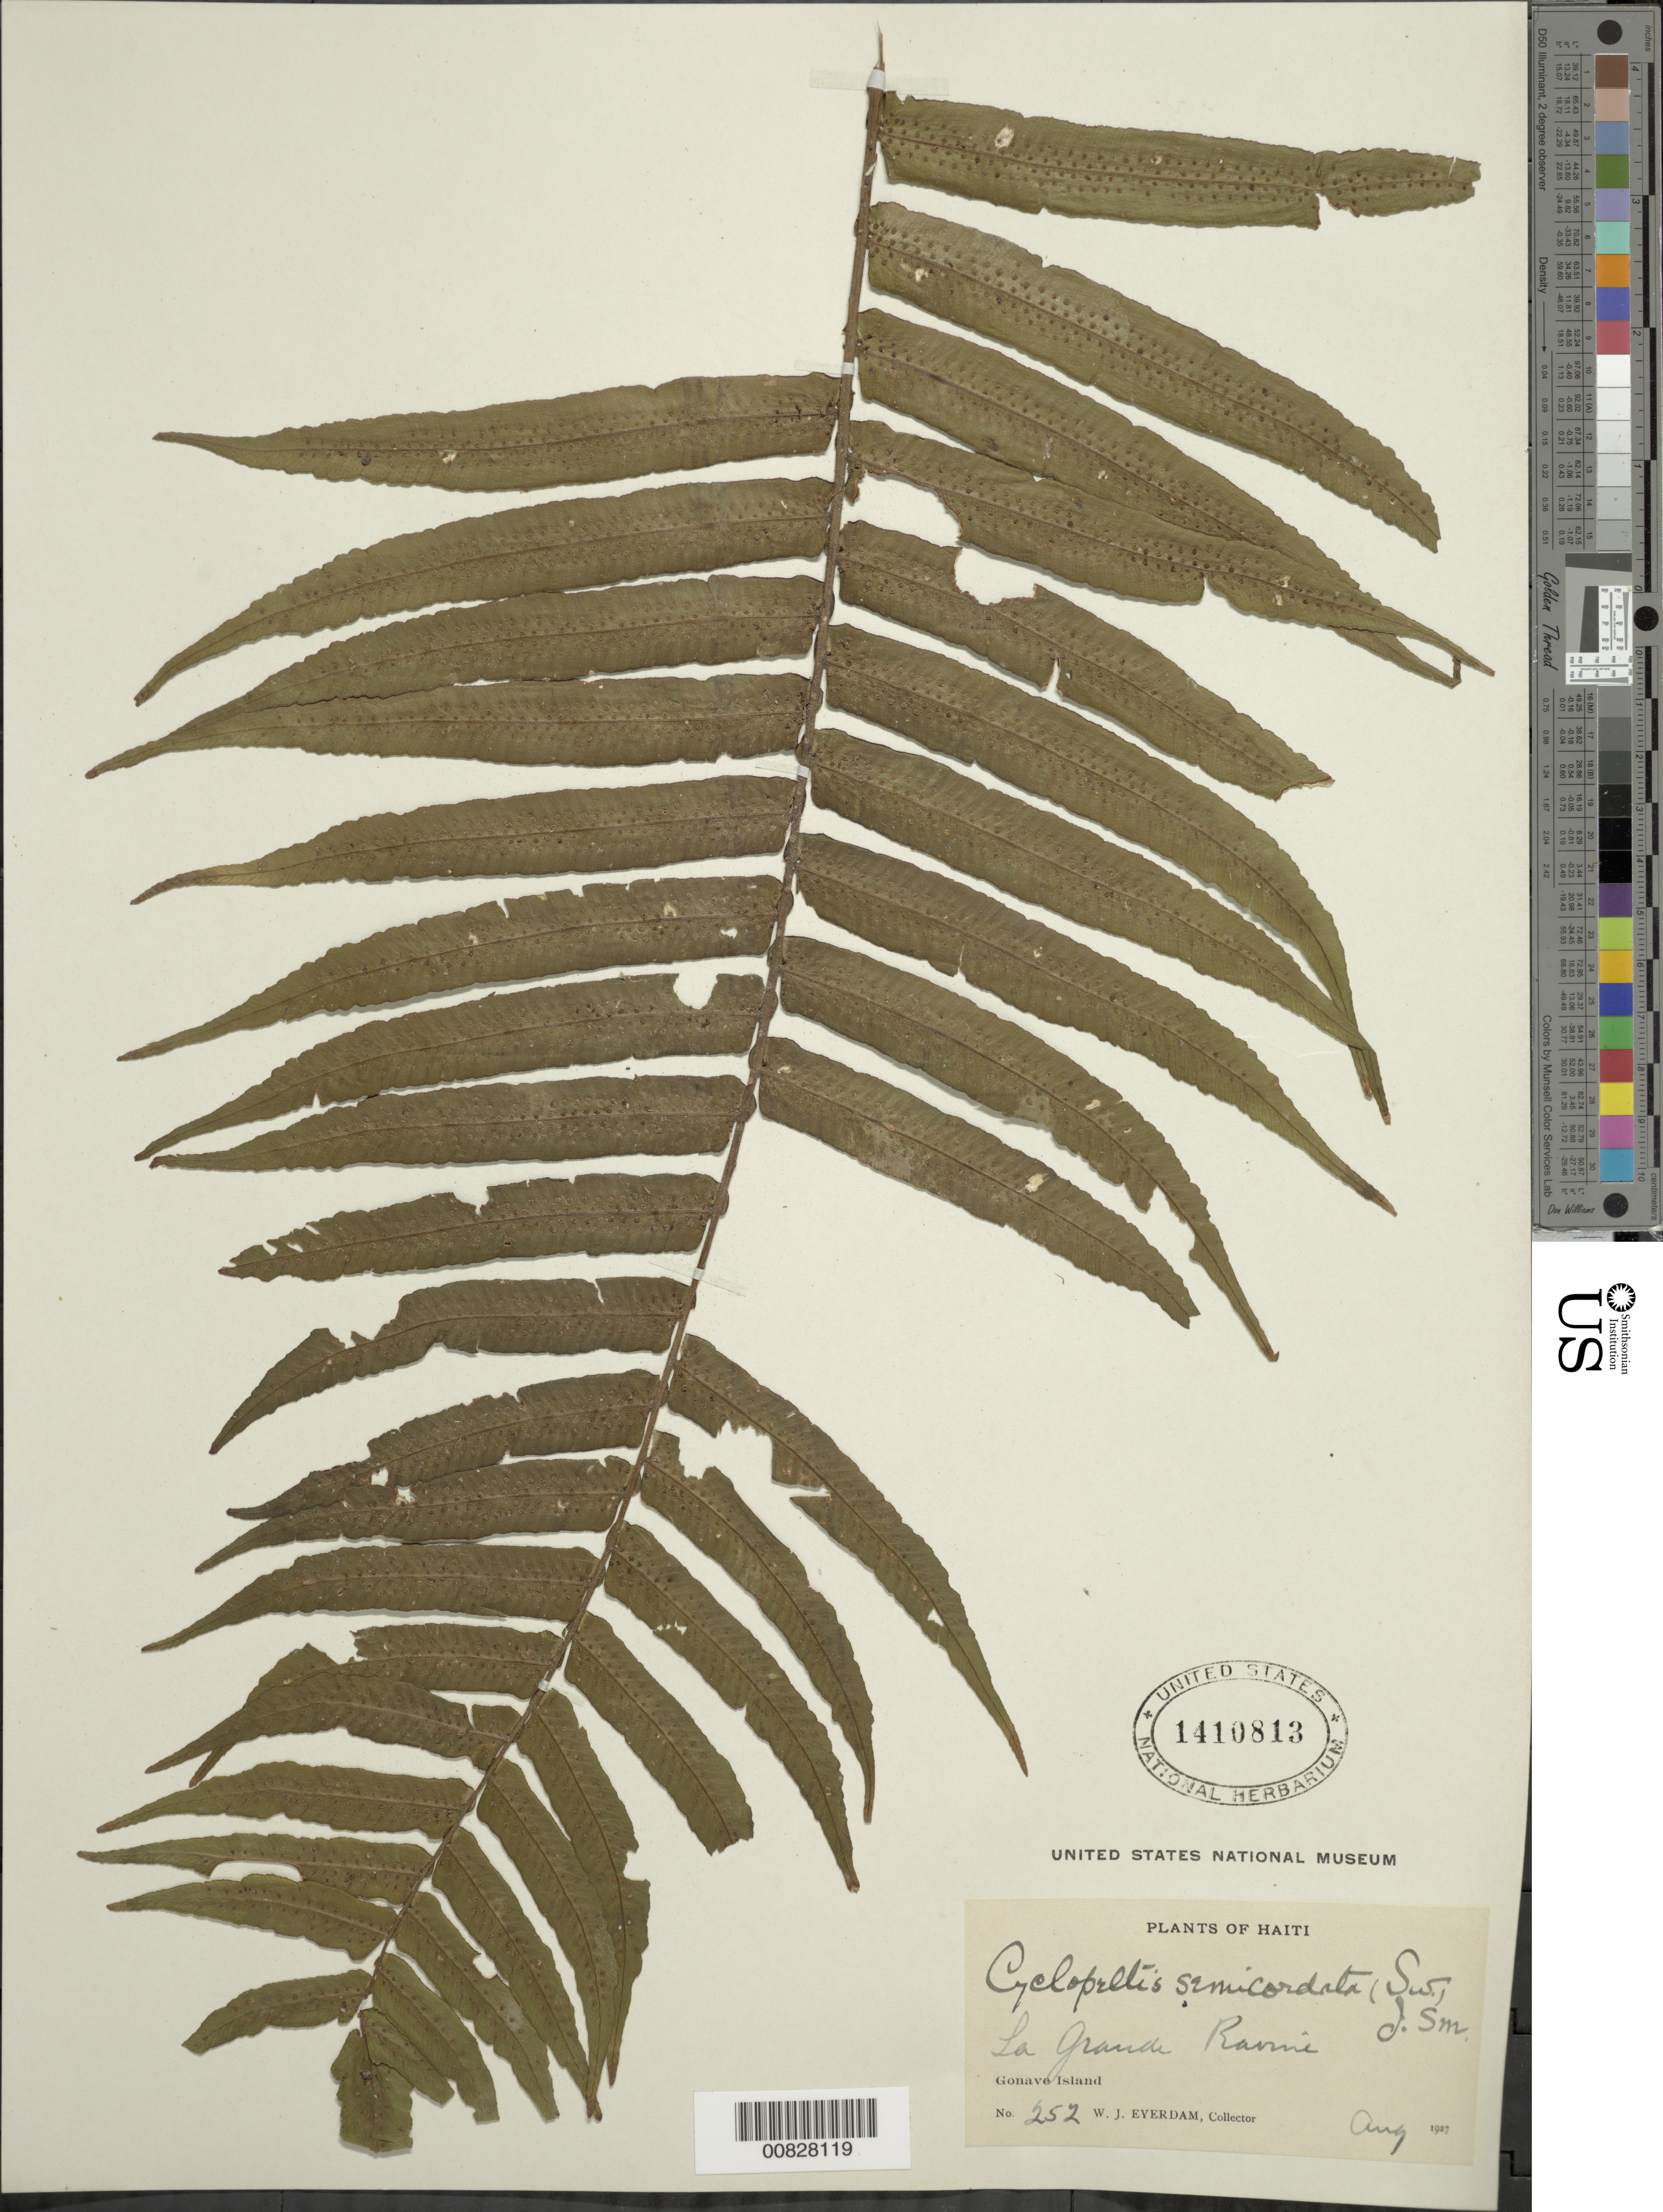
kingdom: Plantae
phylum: Tracheophyta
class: Polypodiopsida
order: Polypodiales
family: Lomariopsidaceae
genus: Cyclopeltis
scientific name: Cyclopeltis semicordata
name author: (Sw.) J. Sm.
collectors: W. J. Eyerdam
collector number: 252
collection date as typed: Aug 1927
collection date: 1927-08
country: Haiti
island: Hispaniola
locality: Gonave Island, La Grande Ravine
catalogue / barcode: US 1410813